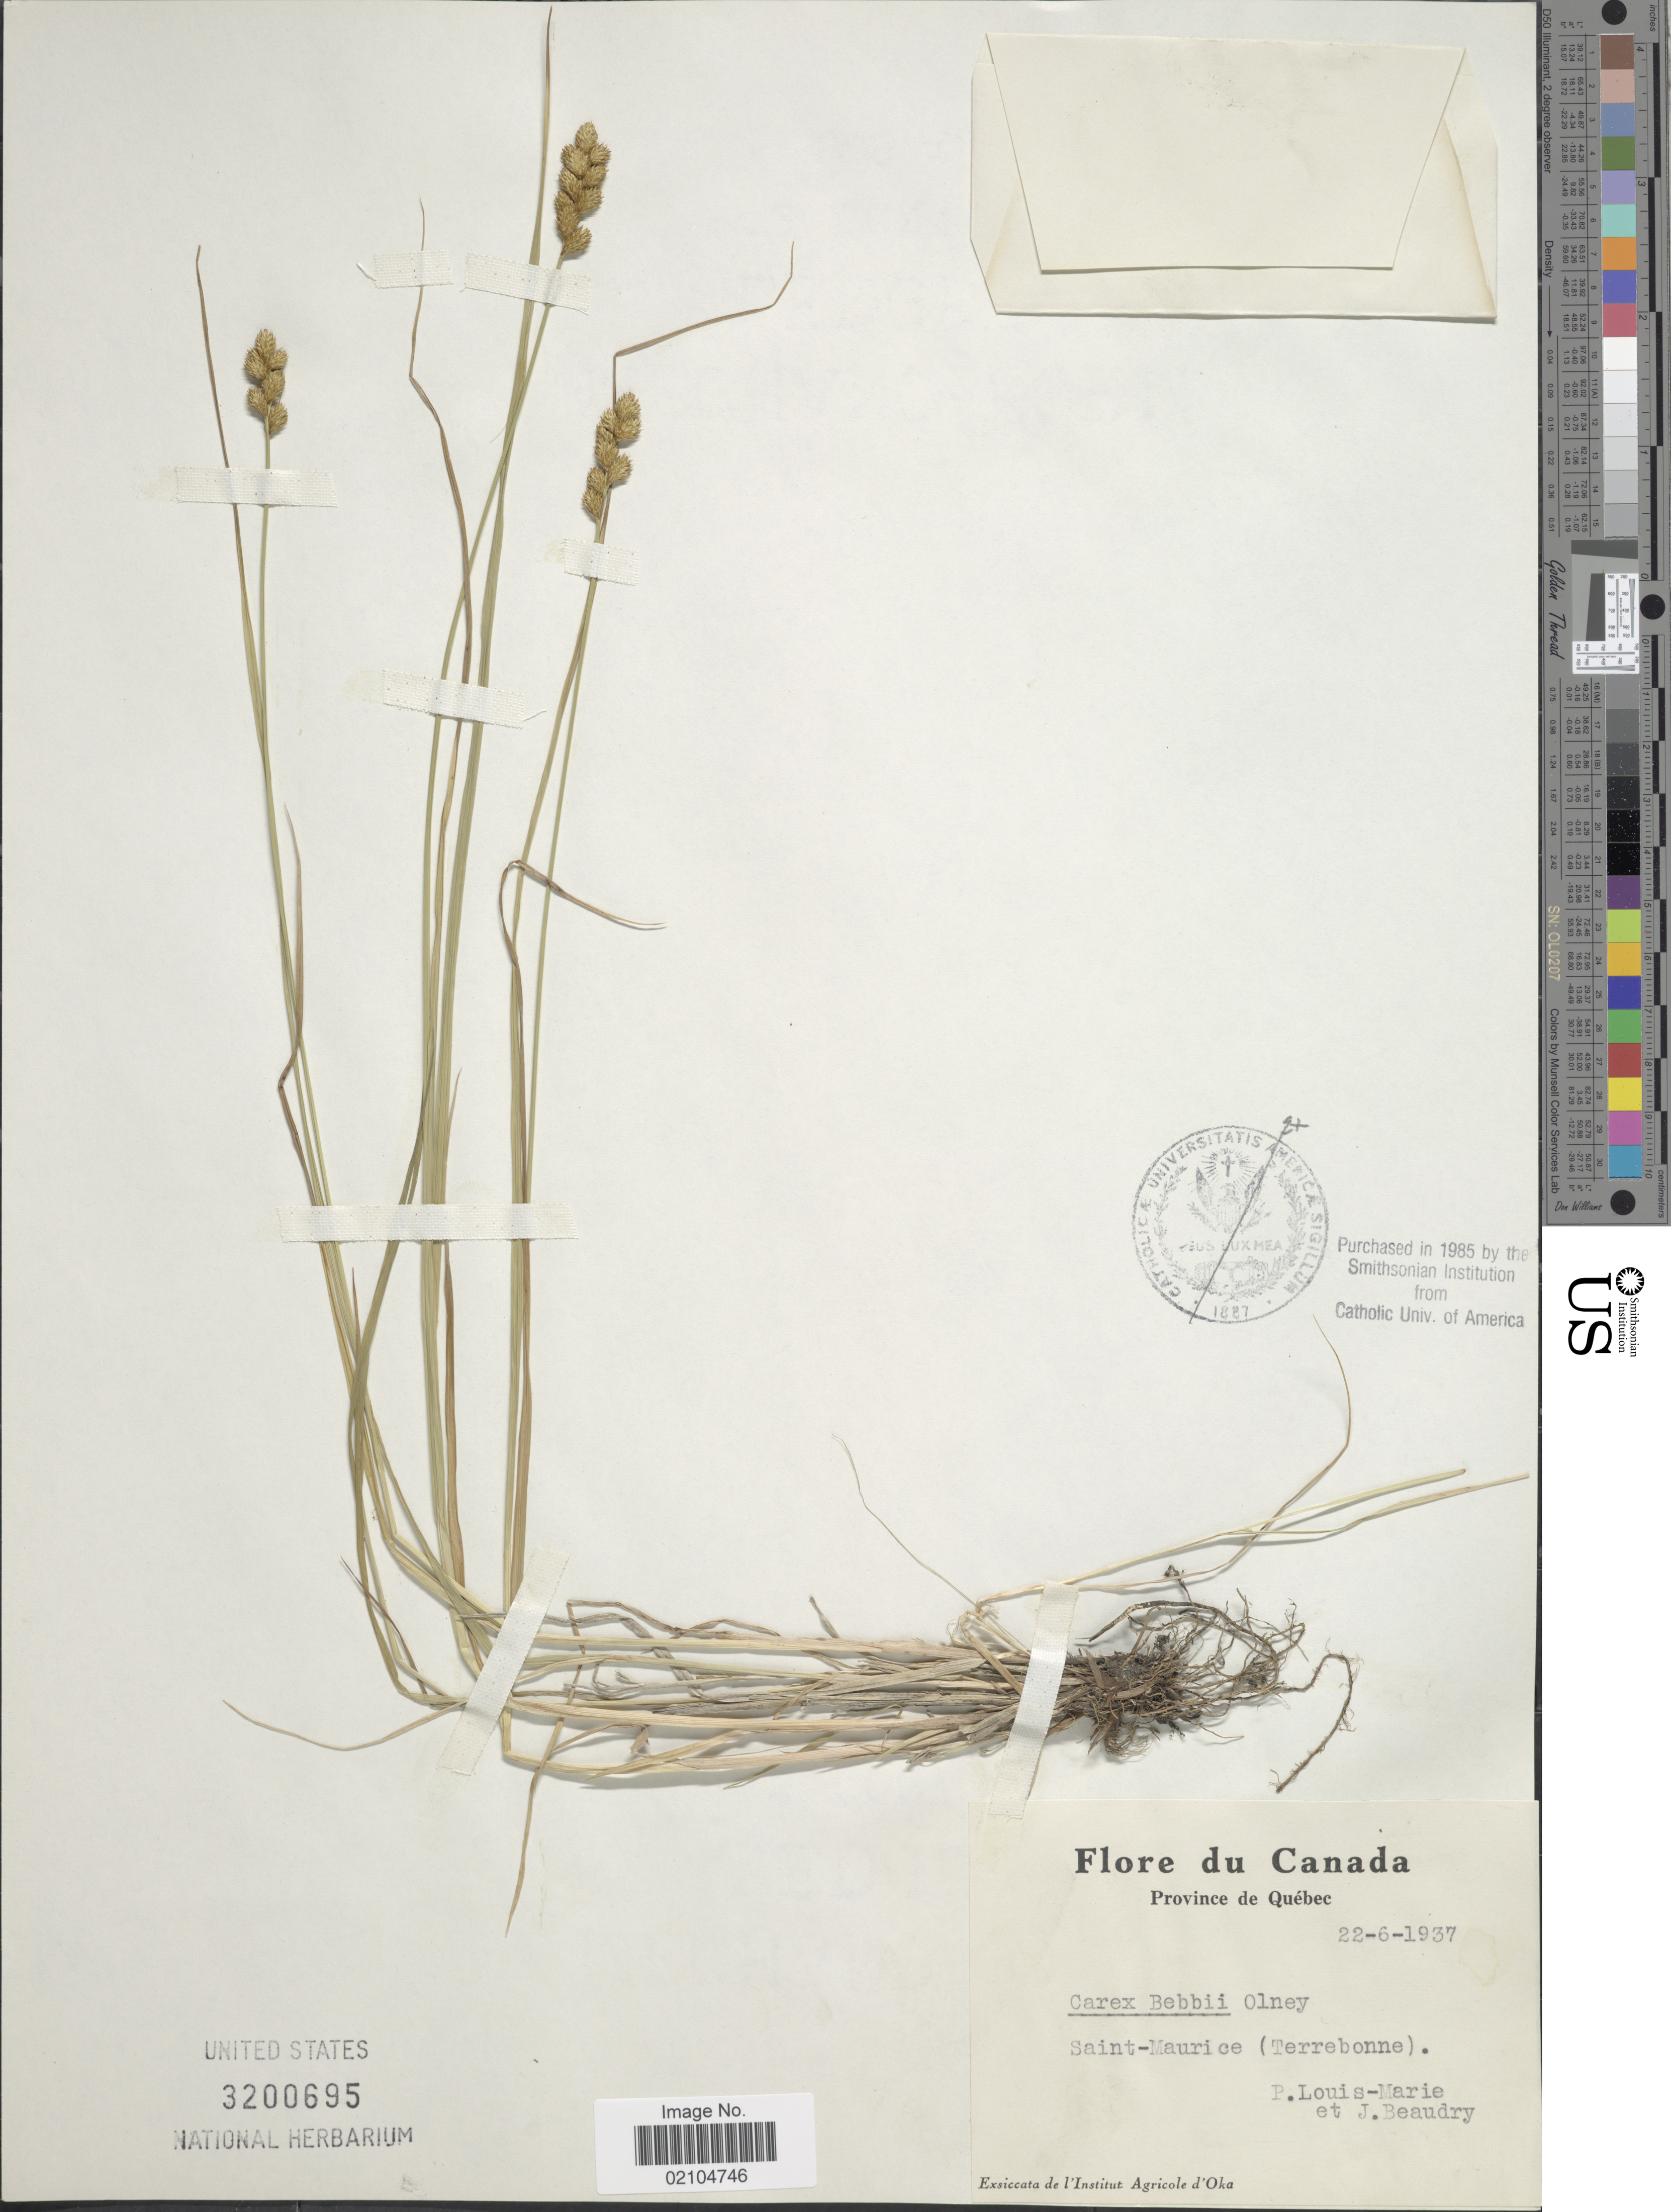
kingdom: Plantae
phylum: Tracheophyta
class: Liliopsida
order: Poales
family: Cyperaceae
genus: Carex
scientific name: Carex bebbii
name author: (L.H. Bailey) Olney ex Fernald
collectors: L.-M. LaLonde & J. Beaudry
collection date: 1937-06-22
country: Canada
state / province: Quebec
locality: Province de Quebec. Saint-Maurice (Terrebonne)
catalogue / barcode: US 3200695